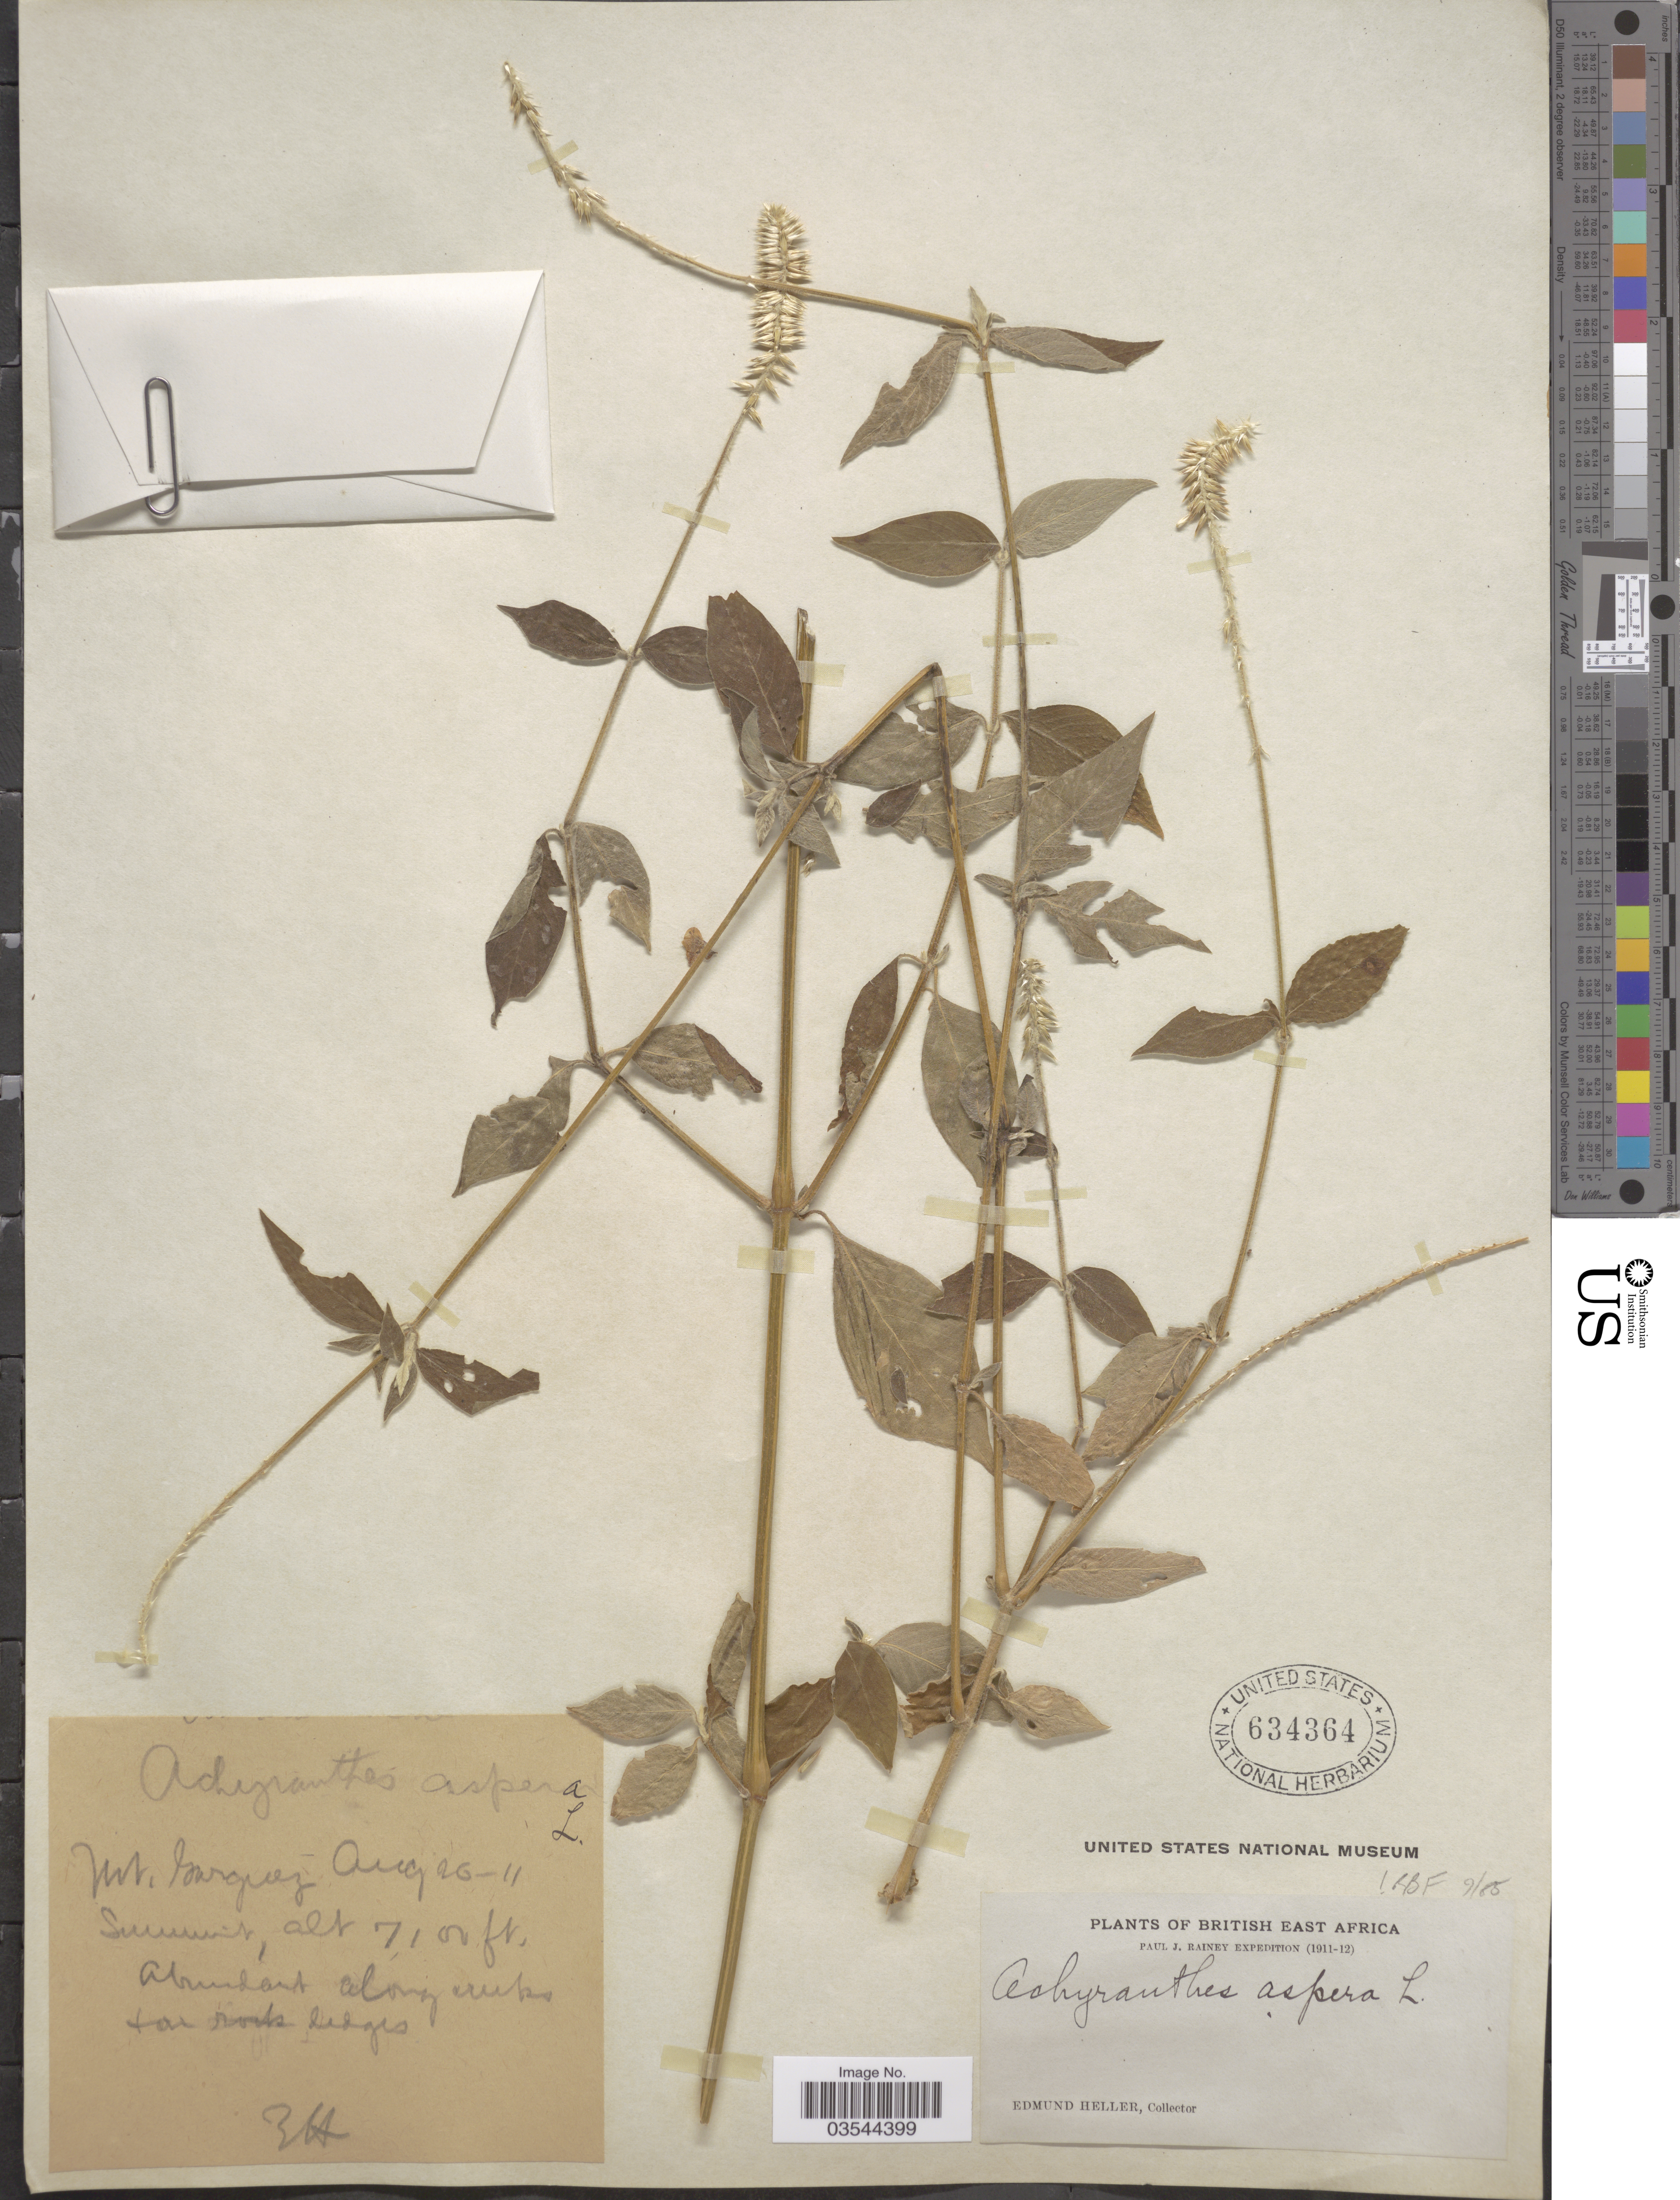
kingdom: Plantae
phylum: Tracheophyta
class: Magnoliopsida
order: Caryophyllales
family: Amaranthaceae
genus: Achyranthes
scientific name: Achyranthes aspera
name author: L.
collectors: E. Heller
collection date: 1911-08-26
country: Kenya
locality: British East Africa. Mt. Garguez. Summit.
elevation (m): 2164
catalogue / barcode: US 634364